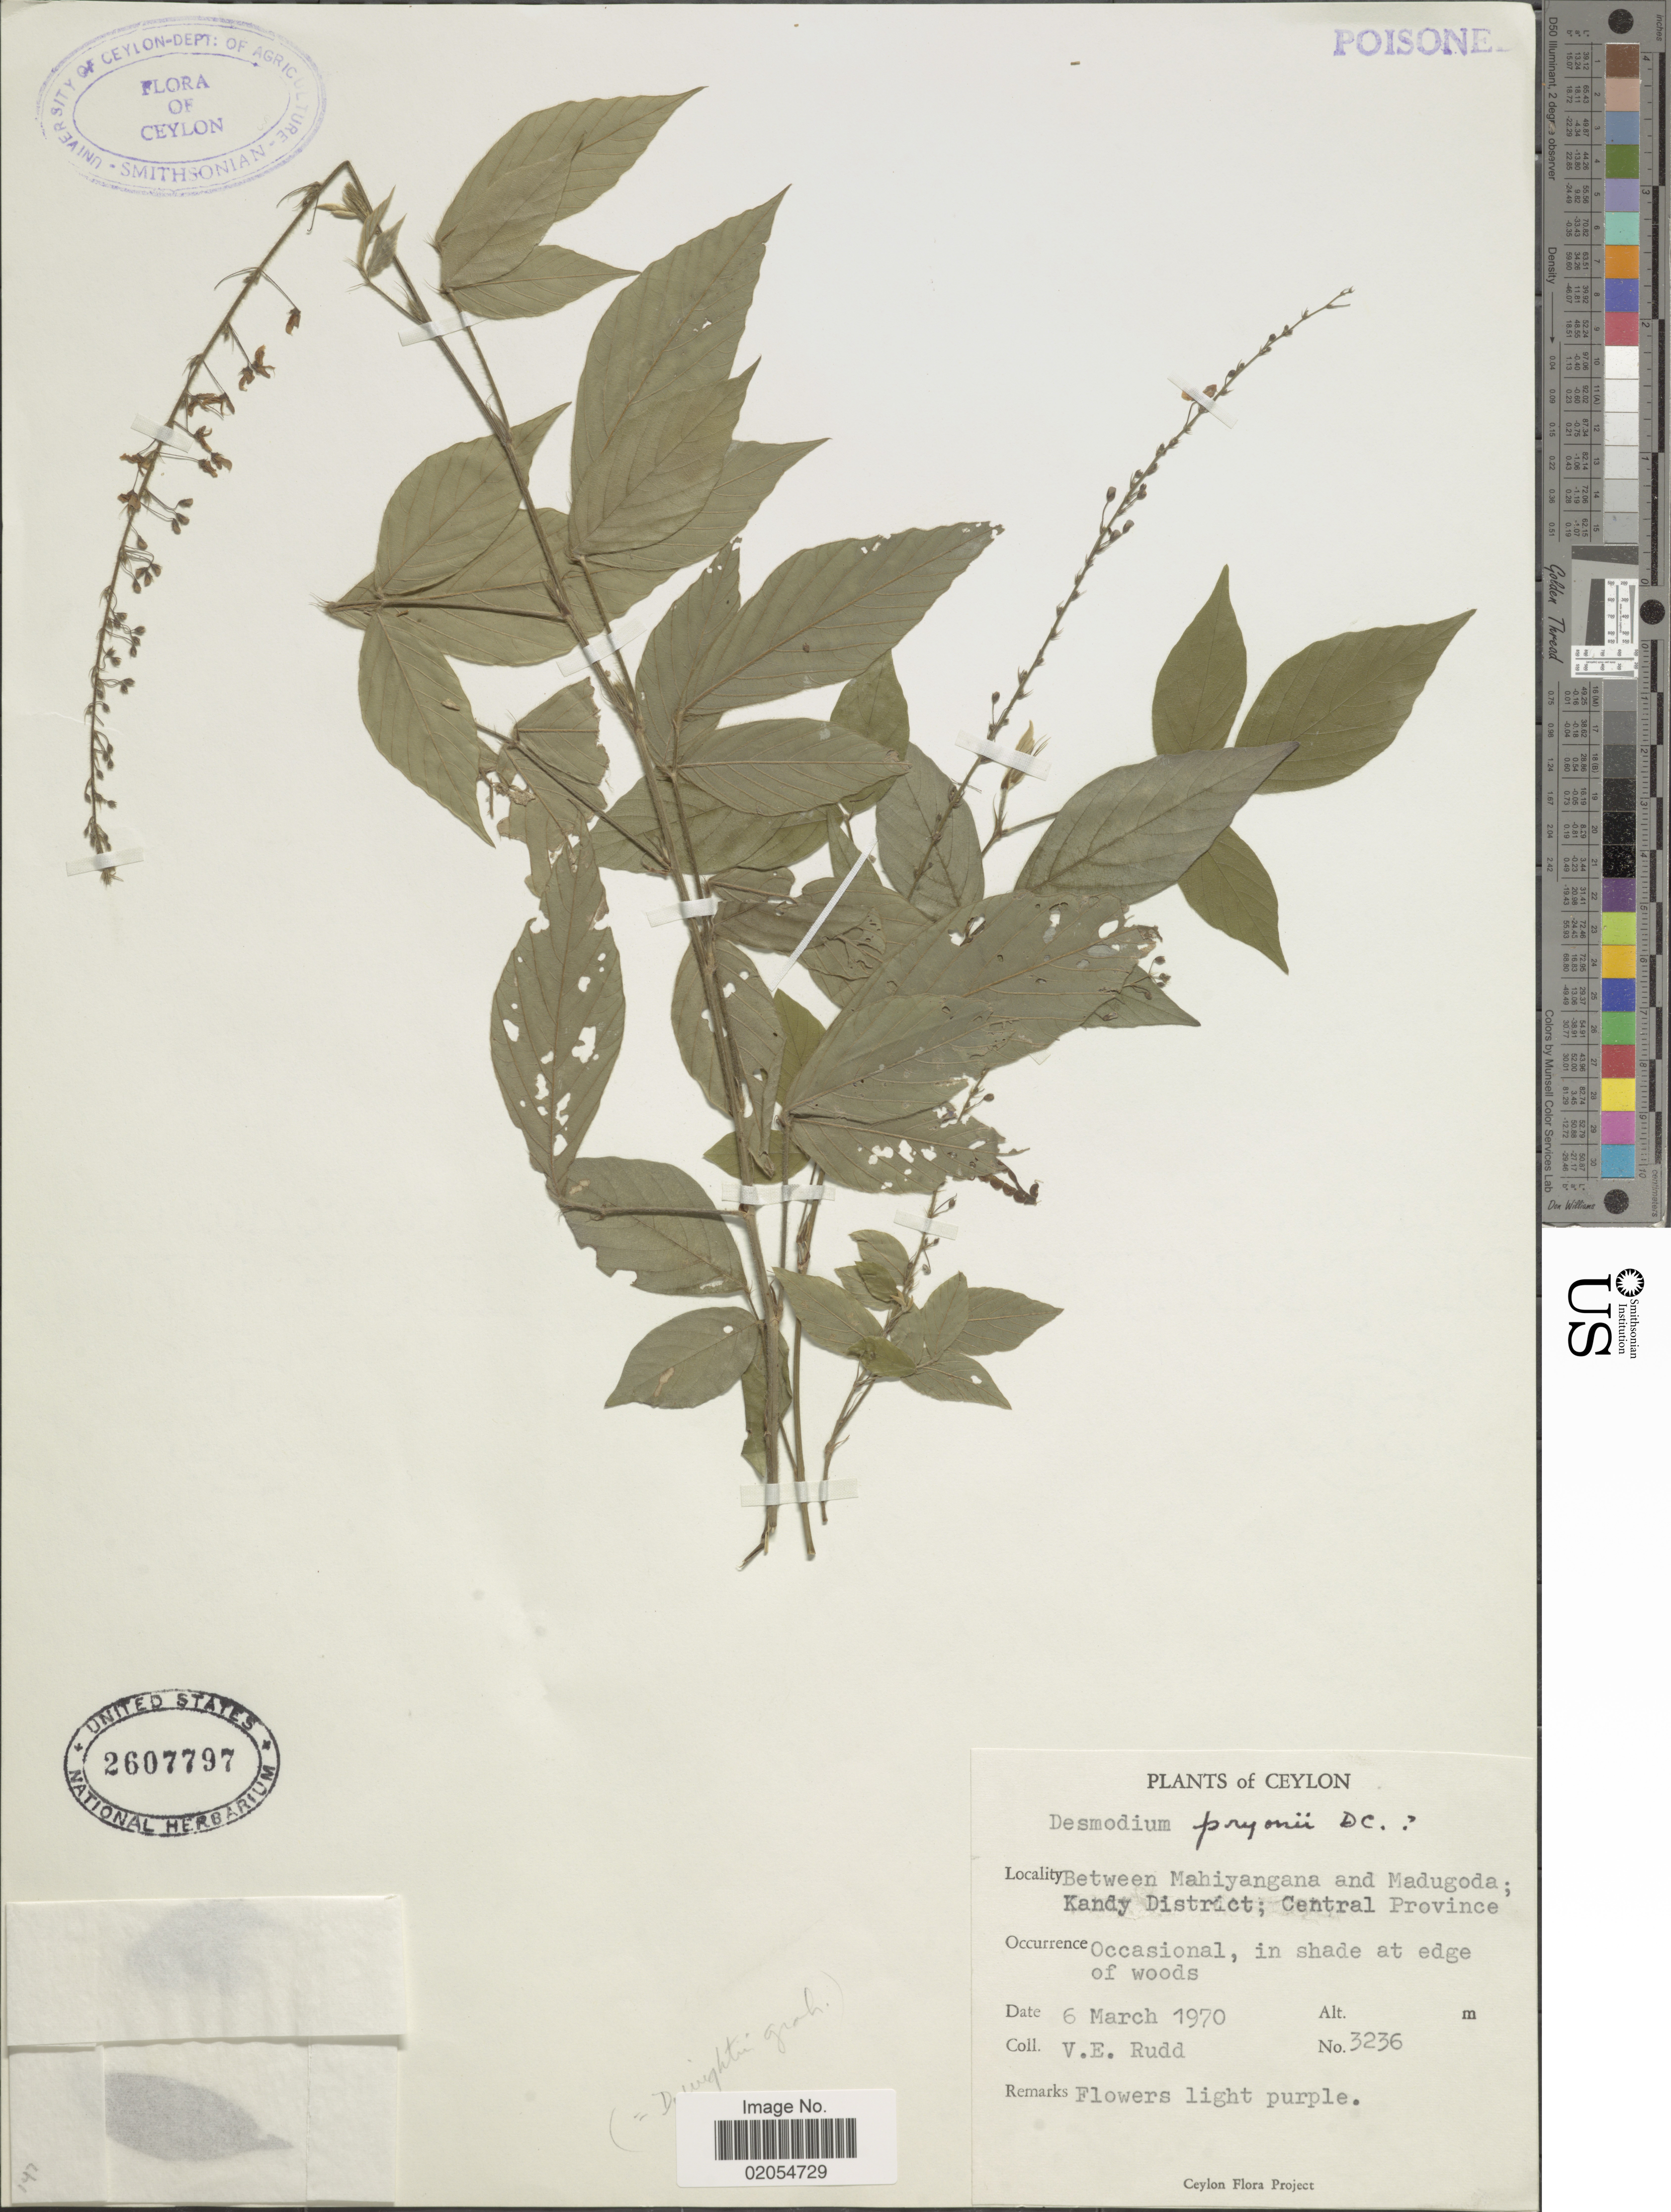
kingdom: Plantae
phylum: Tracheophyta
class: Magnoliopsida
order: Fabales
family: Fabaceae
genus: Pleurolobus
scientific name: Pleurolobus pryonii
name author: (DC.) H. Ohashi & K. Ohashi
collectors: V. E. Rudd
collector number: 3236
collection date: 1970-03-06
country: Sri Lanka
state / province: Central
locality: Ceylon. Between Mahiyangana and Madugoda; Kandy District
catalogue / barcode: US 2607797